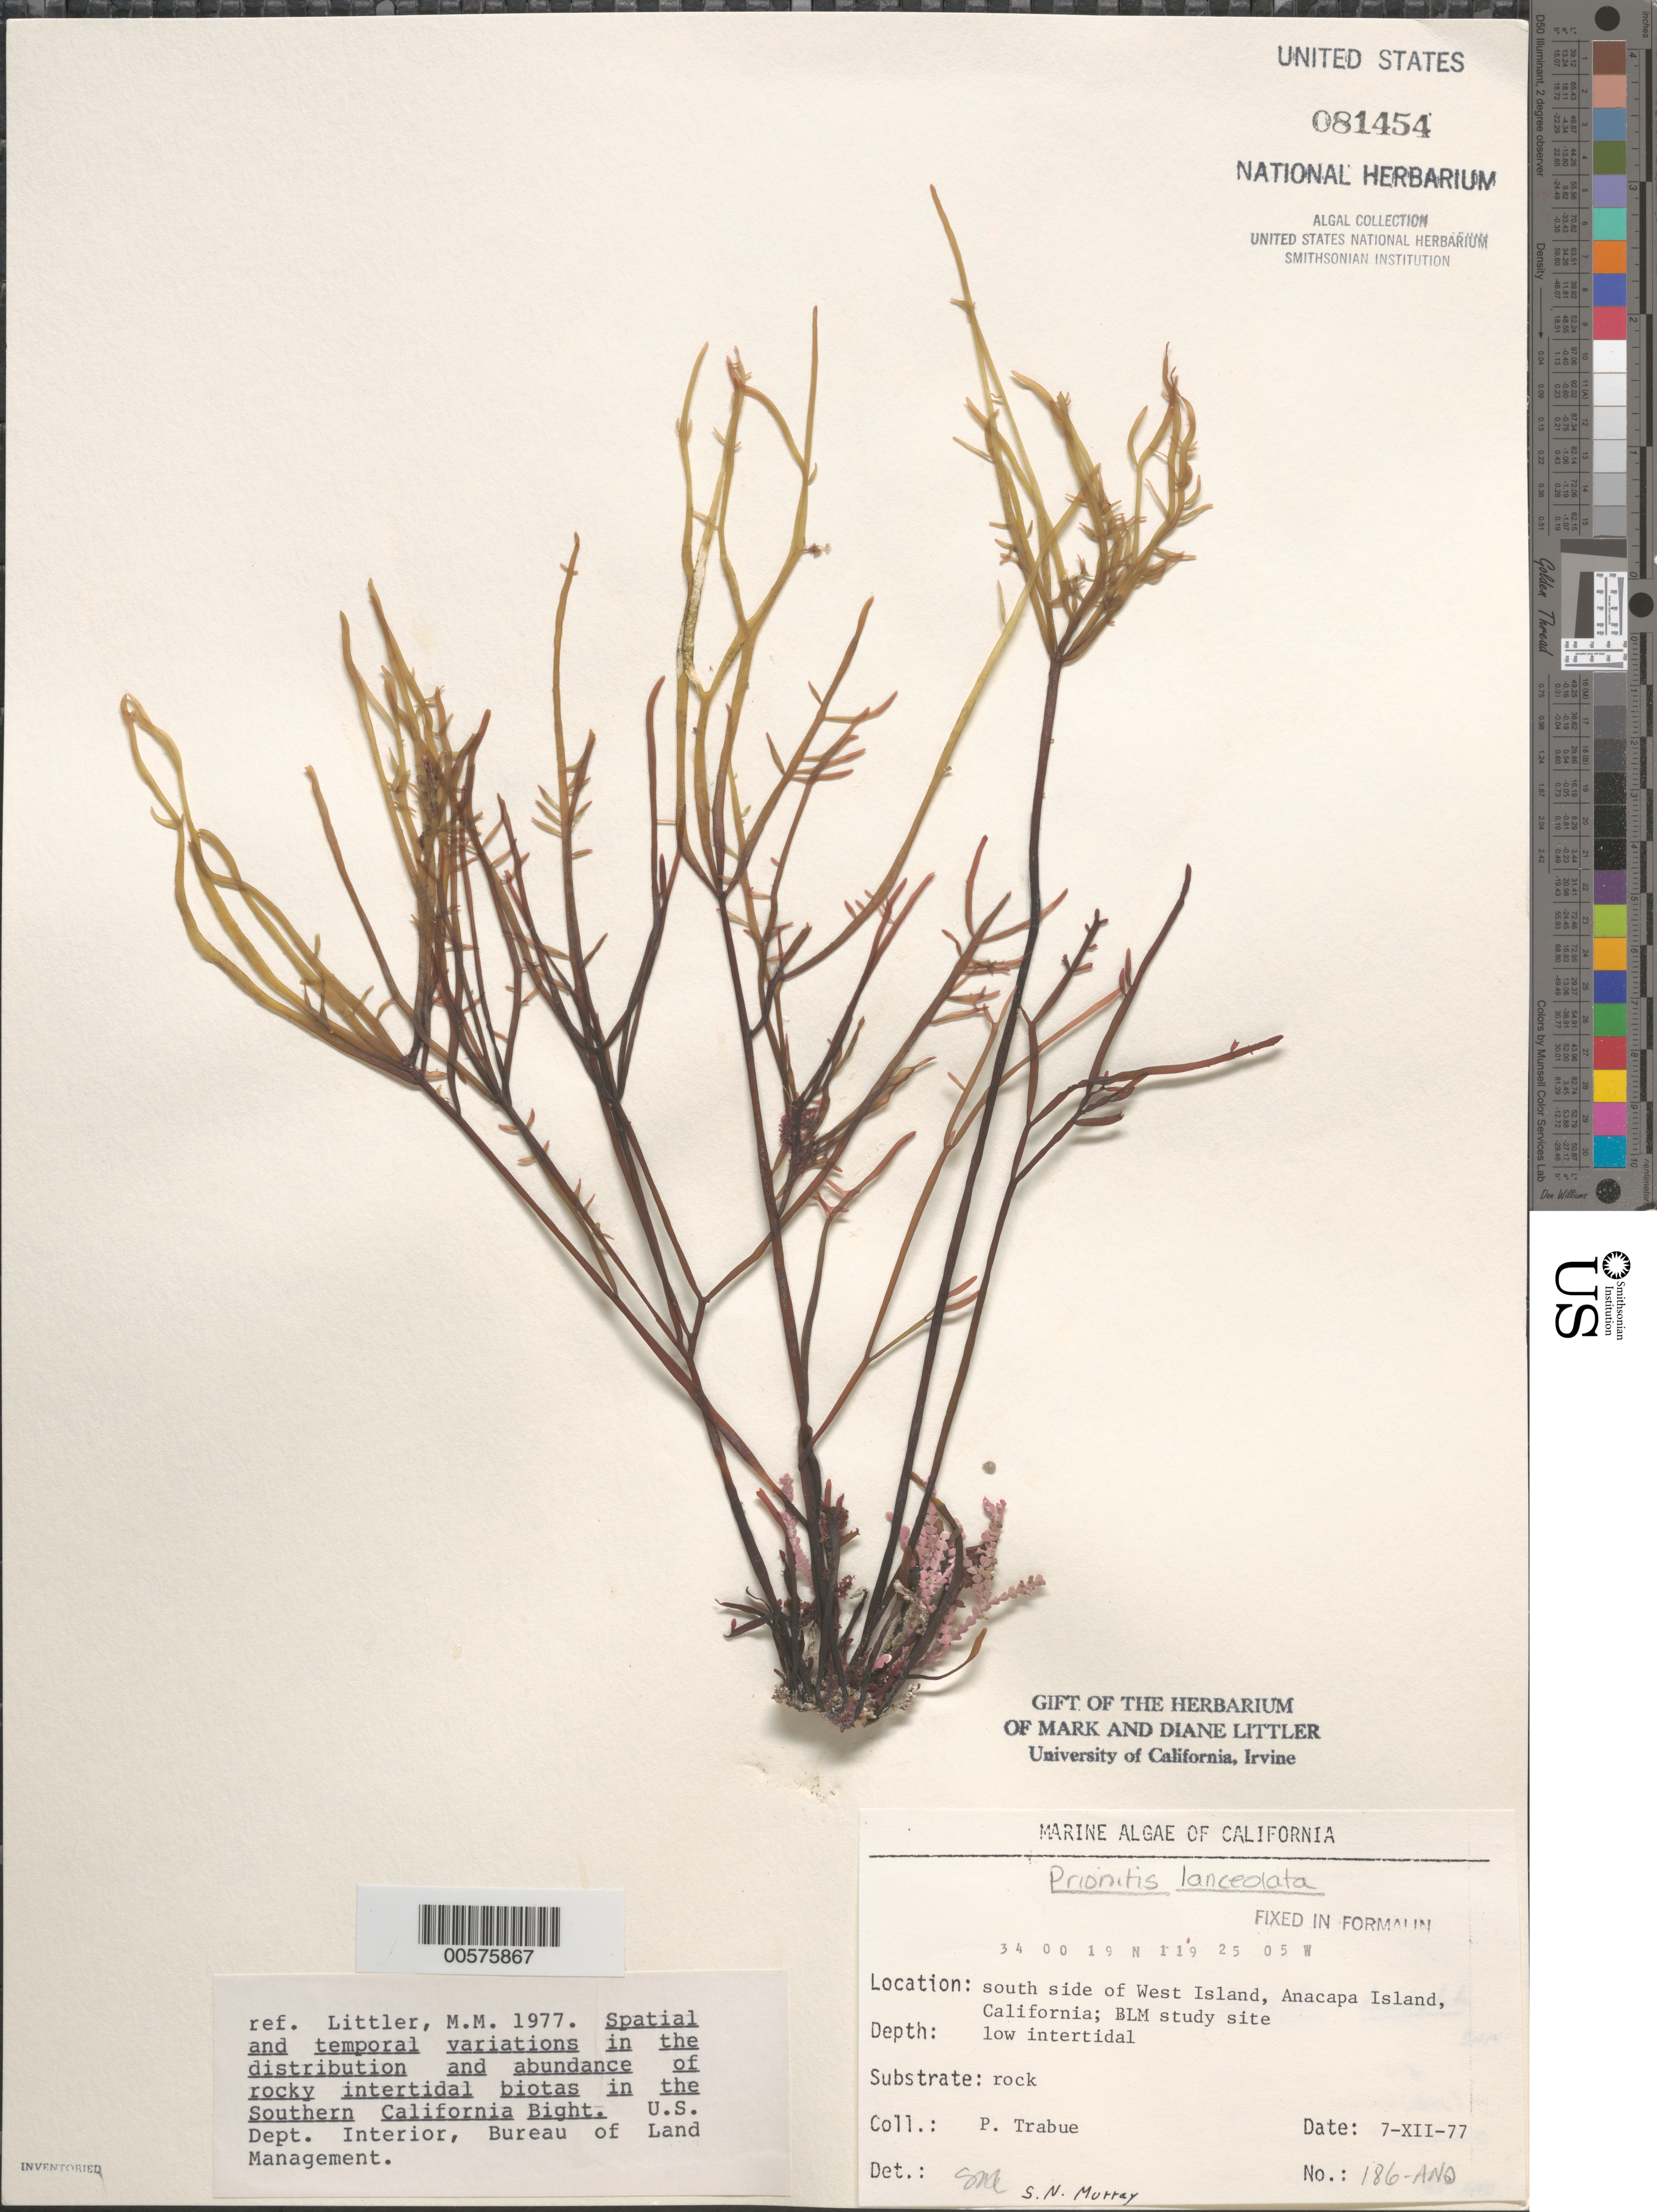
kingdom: Plantae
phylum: Rhodophyta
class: Florideophyceae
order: Cryptonemiales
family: Cryptonemiaceae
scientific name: Prionitis lanceolata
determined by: Murray, S. N.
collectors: P. J. Trabue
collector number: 186-ANO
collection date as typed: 07 Dec 1977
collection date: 1977-12-07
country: United States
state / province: California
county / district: Ventura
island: Anacapa Island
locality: South side of west island, near Cat Rock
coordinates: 34 00'19"N, 119 25'05"W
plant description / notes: BLM-SOCALBIGHT Rocky Intertidal Survey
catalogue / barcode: US 81454